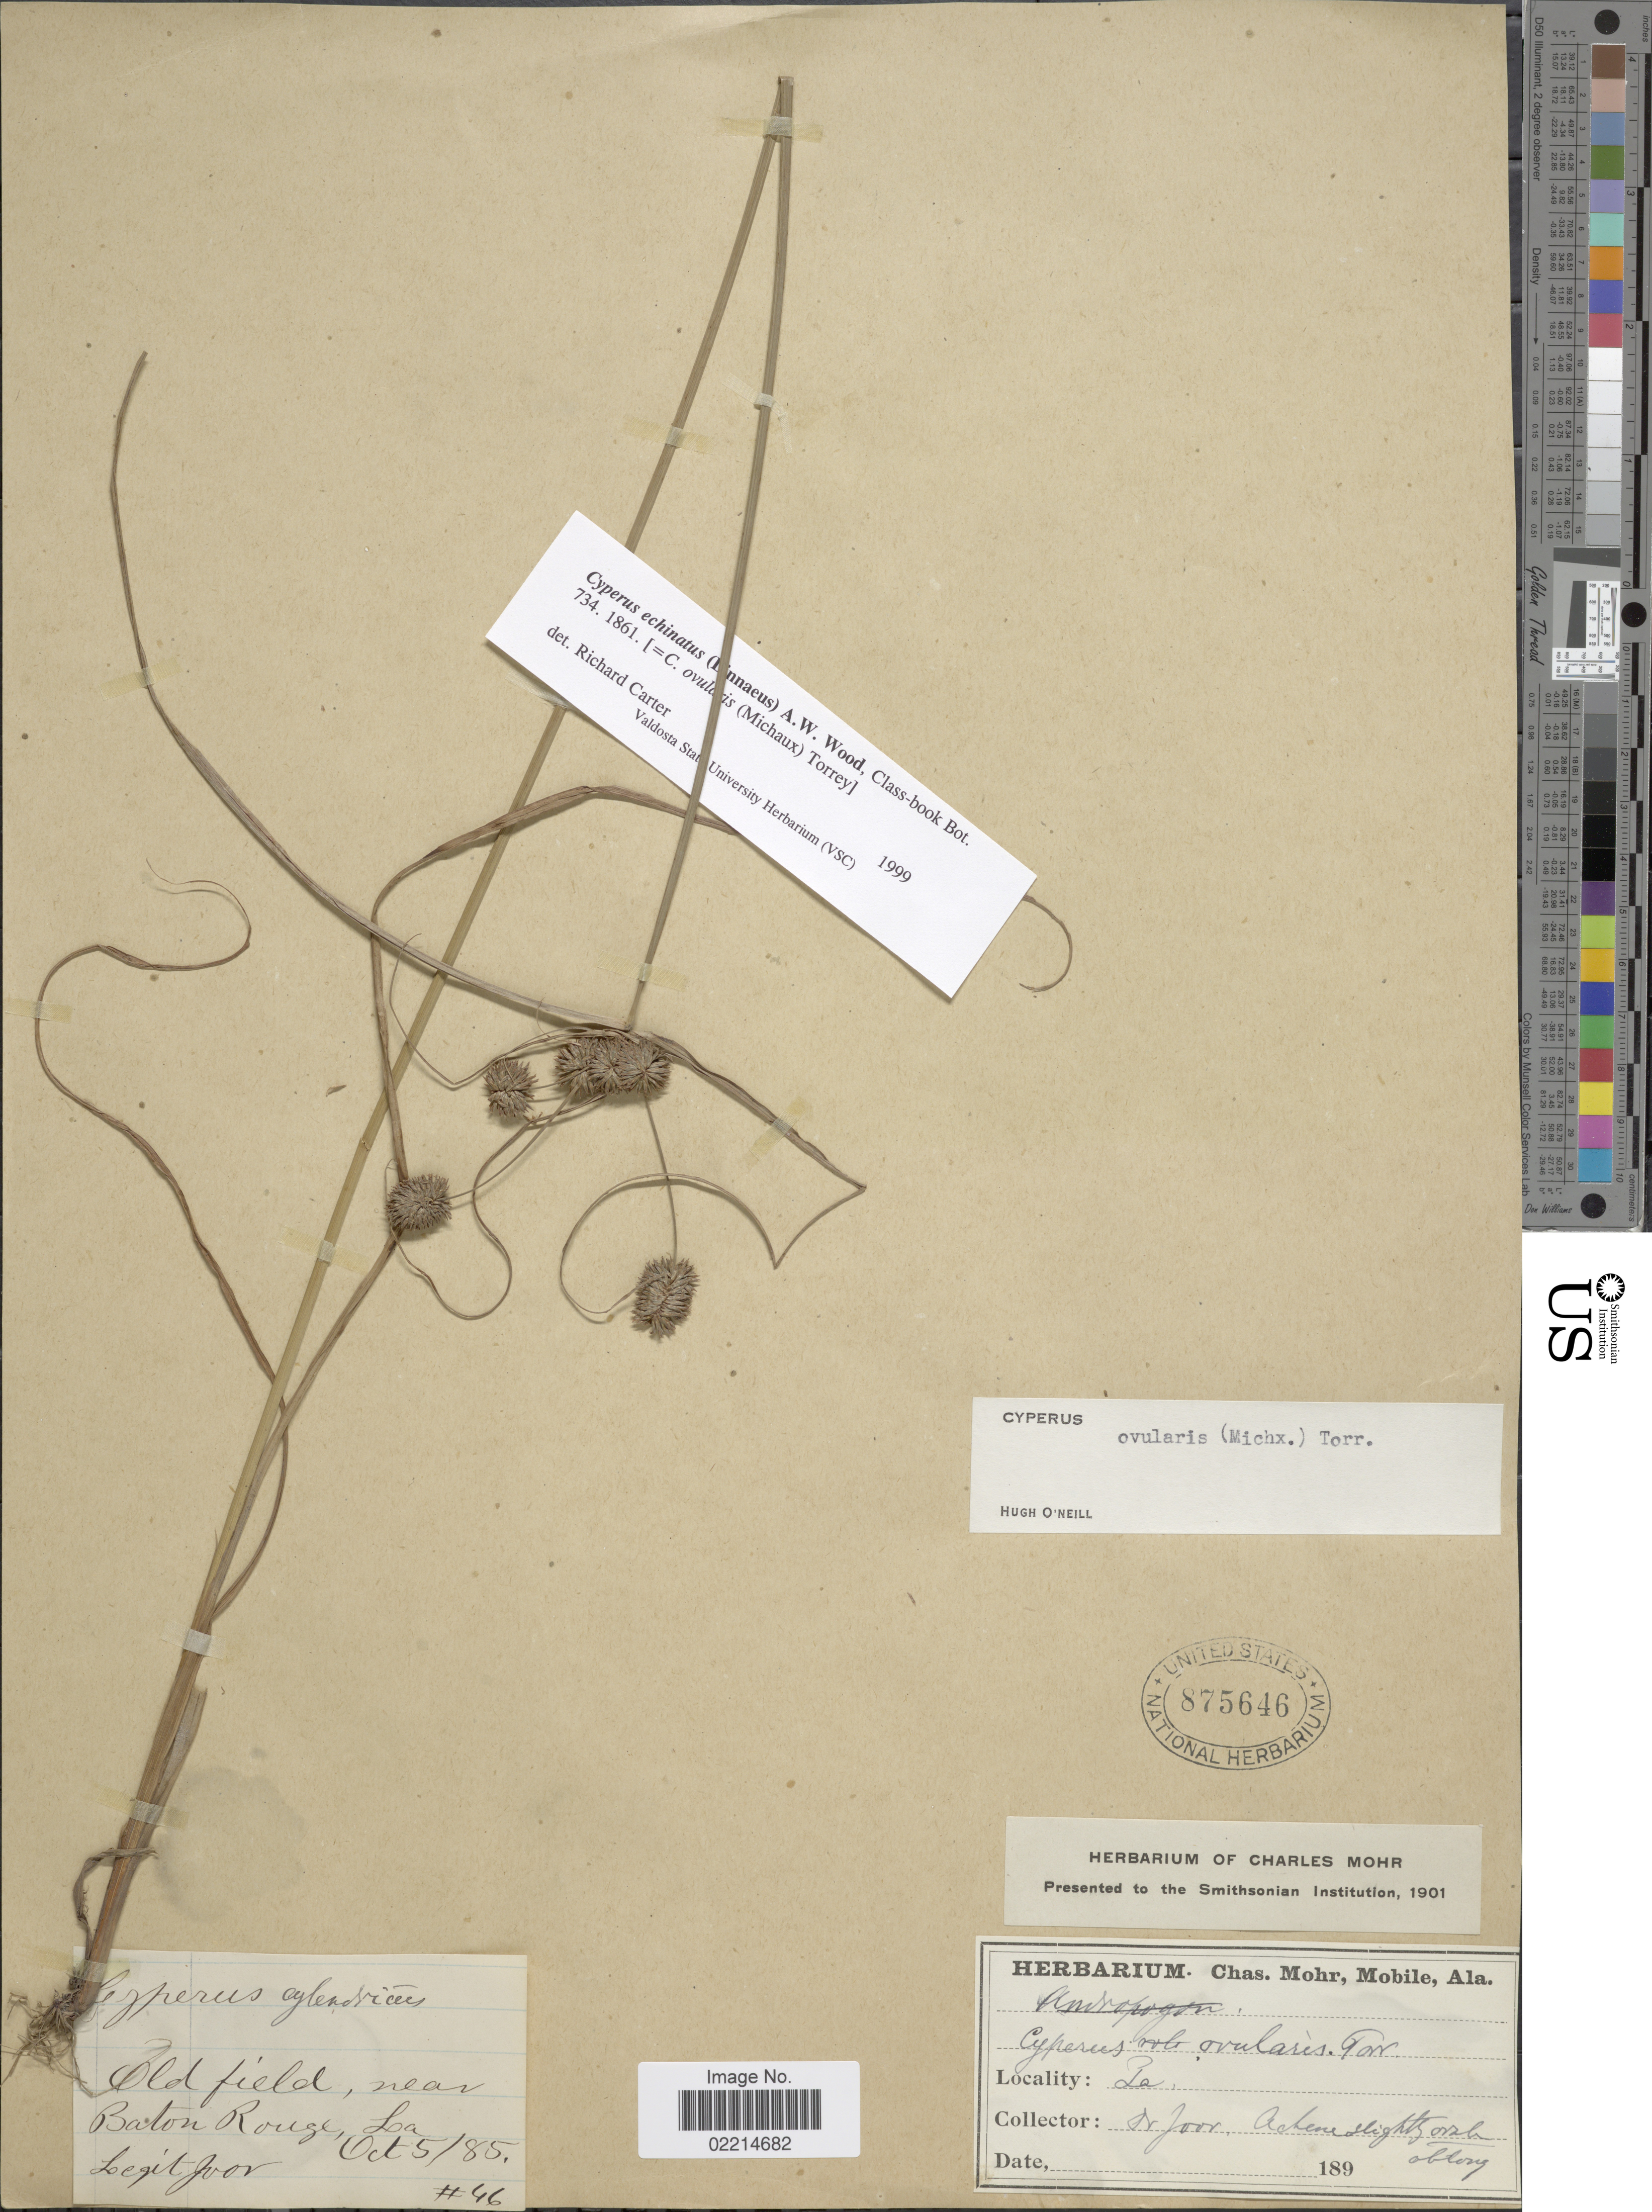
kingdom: Plantae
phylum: Tracheophyta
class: Liliopsida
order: Poales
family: Cyperaceae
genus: Cyperus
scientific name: Cyperus echinatus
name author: (L.) Alph. Wood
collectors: -. Joor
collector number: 46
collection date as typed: Transcribed d/m/y: 5/10/85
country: United States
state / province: Louisiana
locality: Old field, near Baton Rouge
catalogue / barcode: US 875646